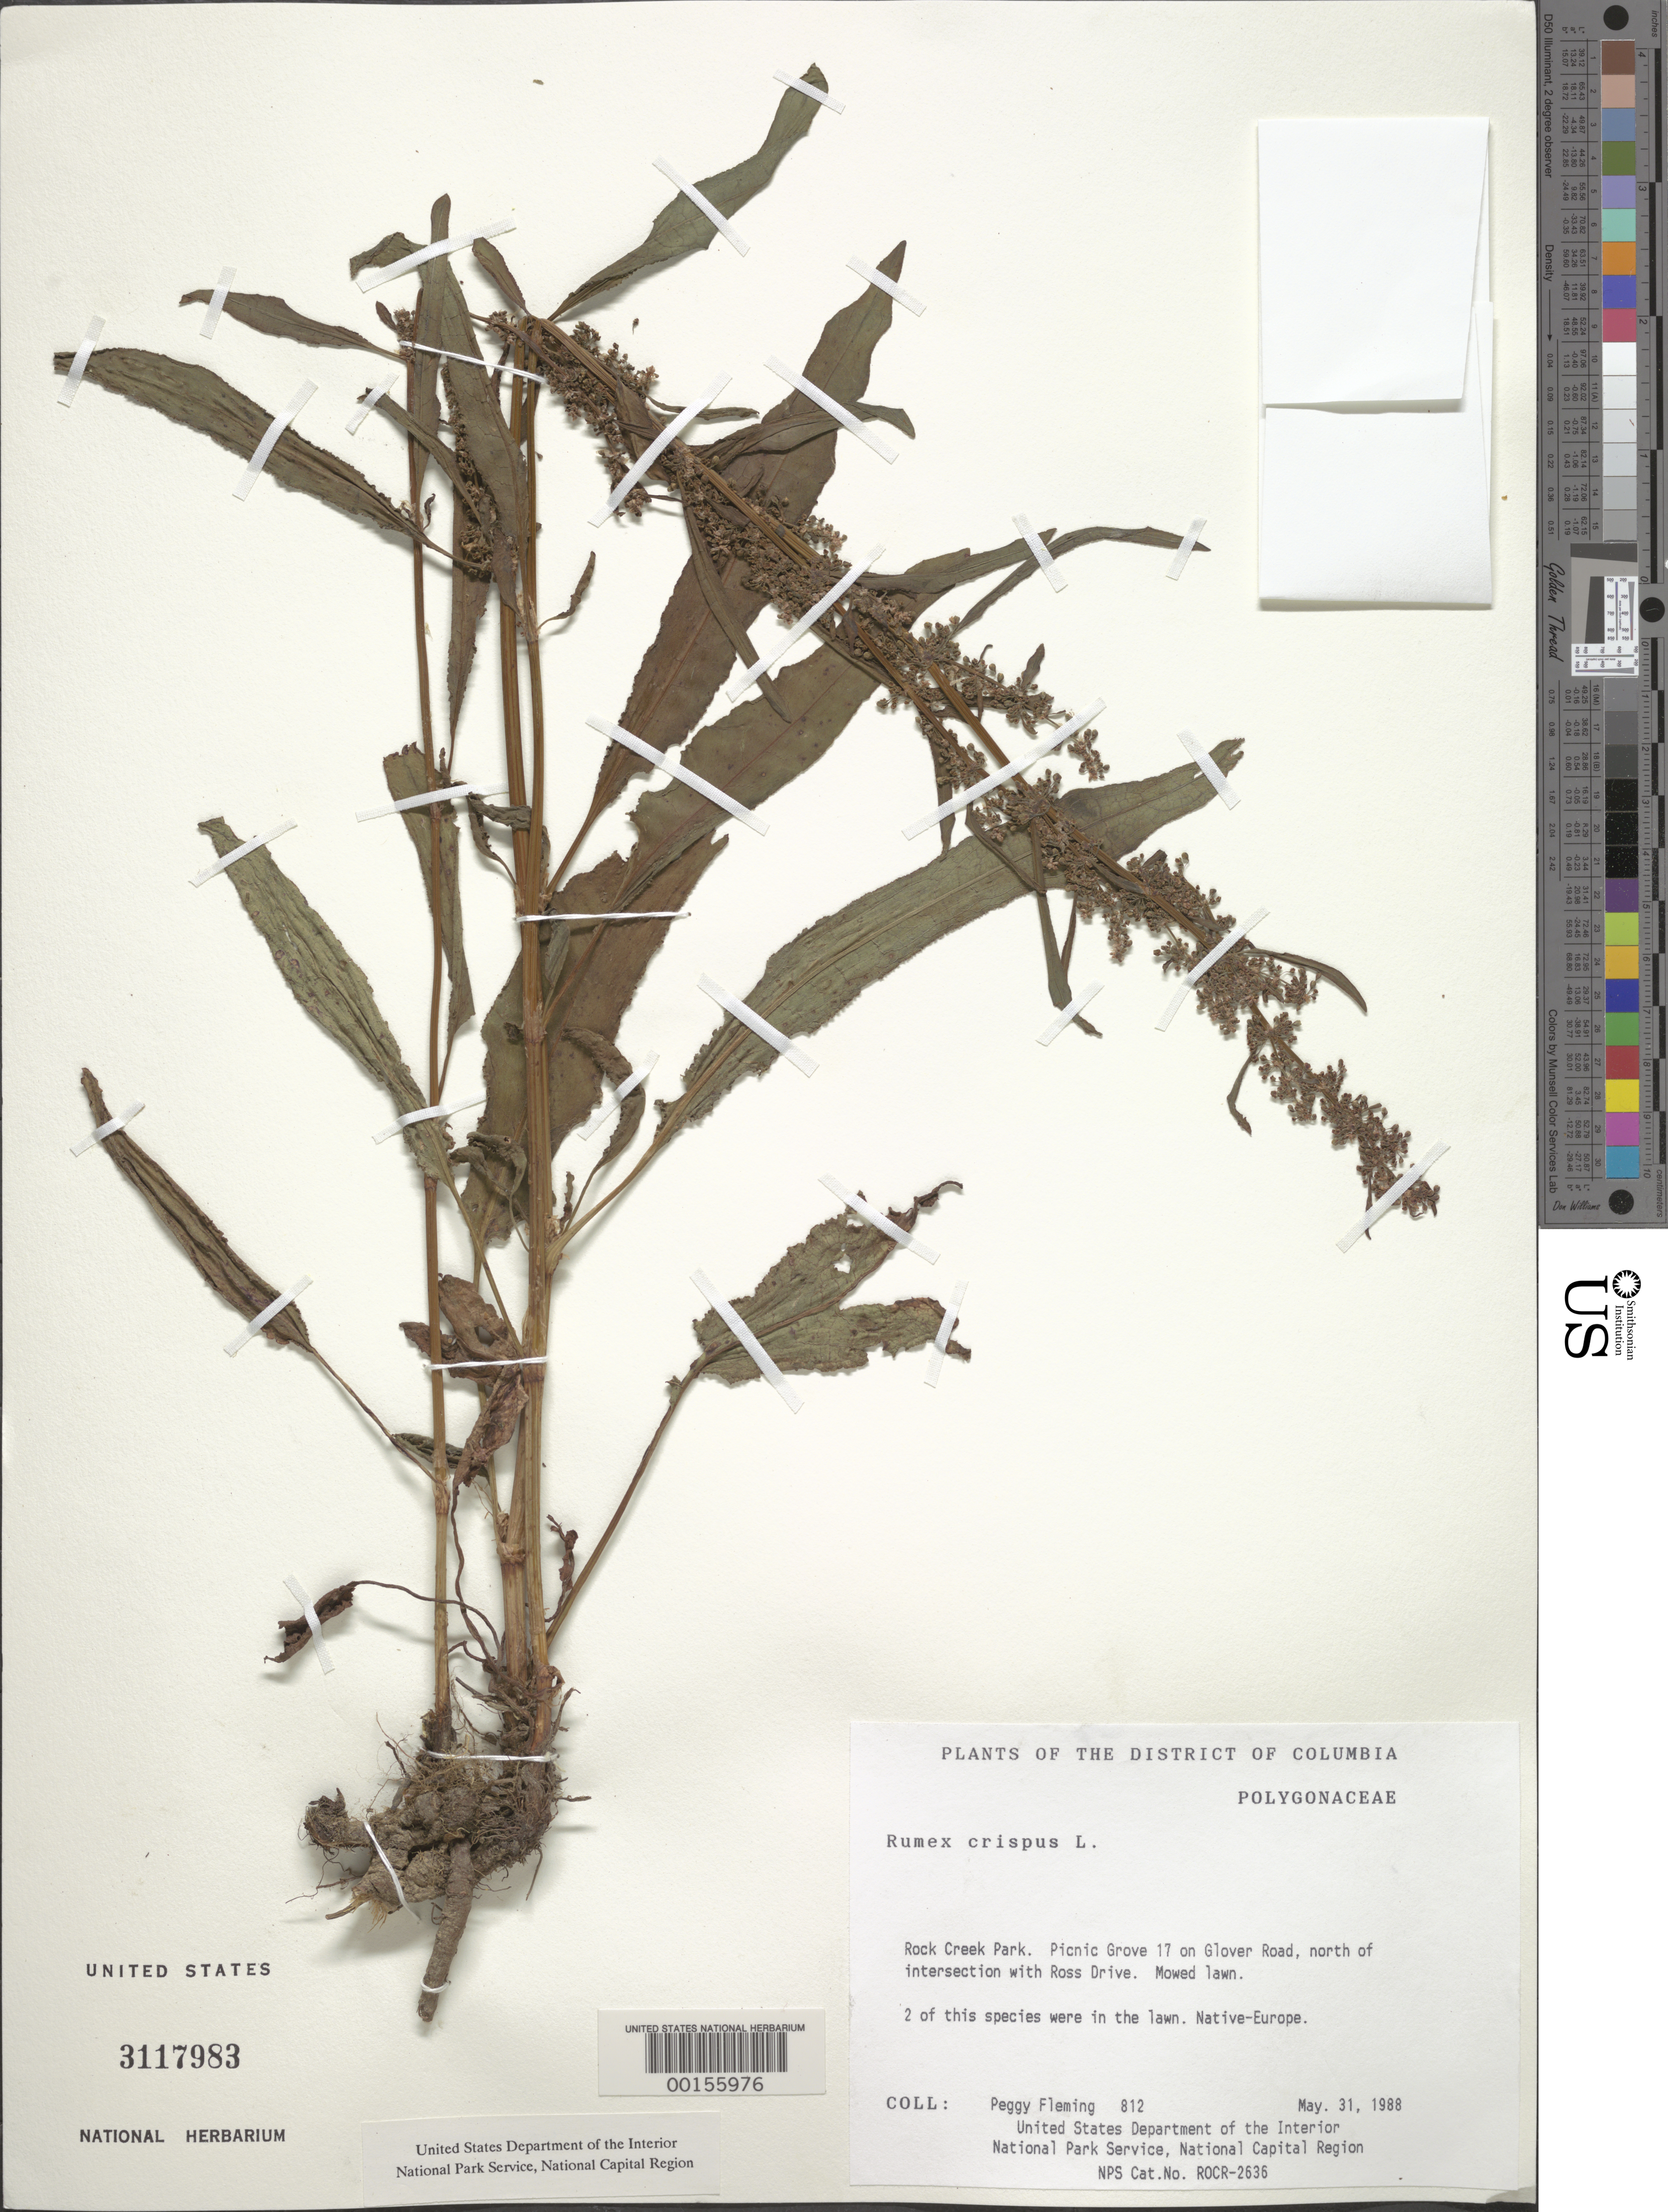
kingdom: Plantae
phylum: Tracheophyta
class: Magnoliopsida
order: Caryophyllales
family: Polygonaceae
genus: Rumex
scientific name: Rumex crispus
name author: L.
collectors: P. Fleming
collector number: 812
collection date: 1988-05-31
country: United States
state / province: District of Columbia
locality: Rock Creek Park. Picnic Grove 17 on Glover Road, north of intersection with Ross Drive.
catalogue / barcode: US 3117983